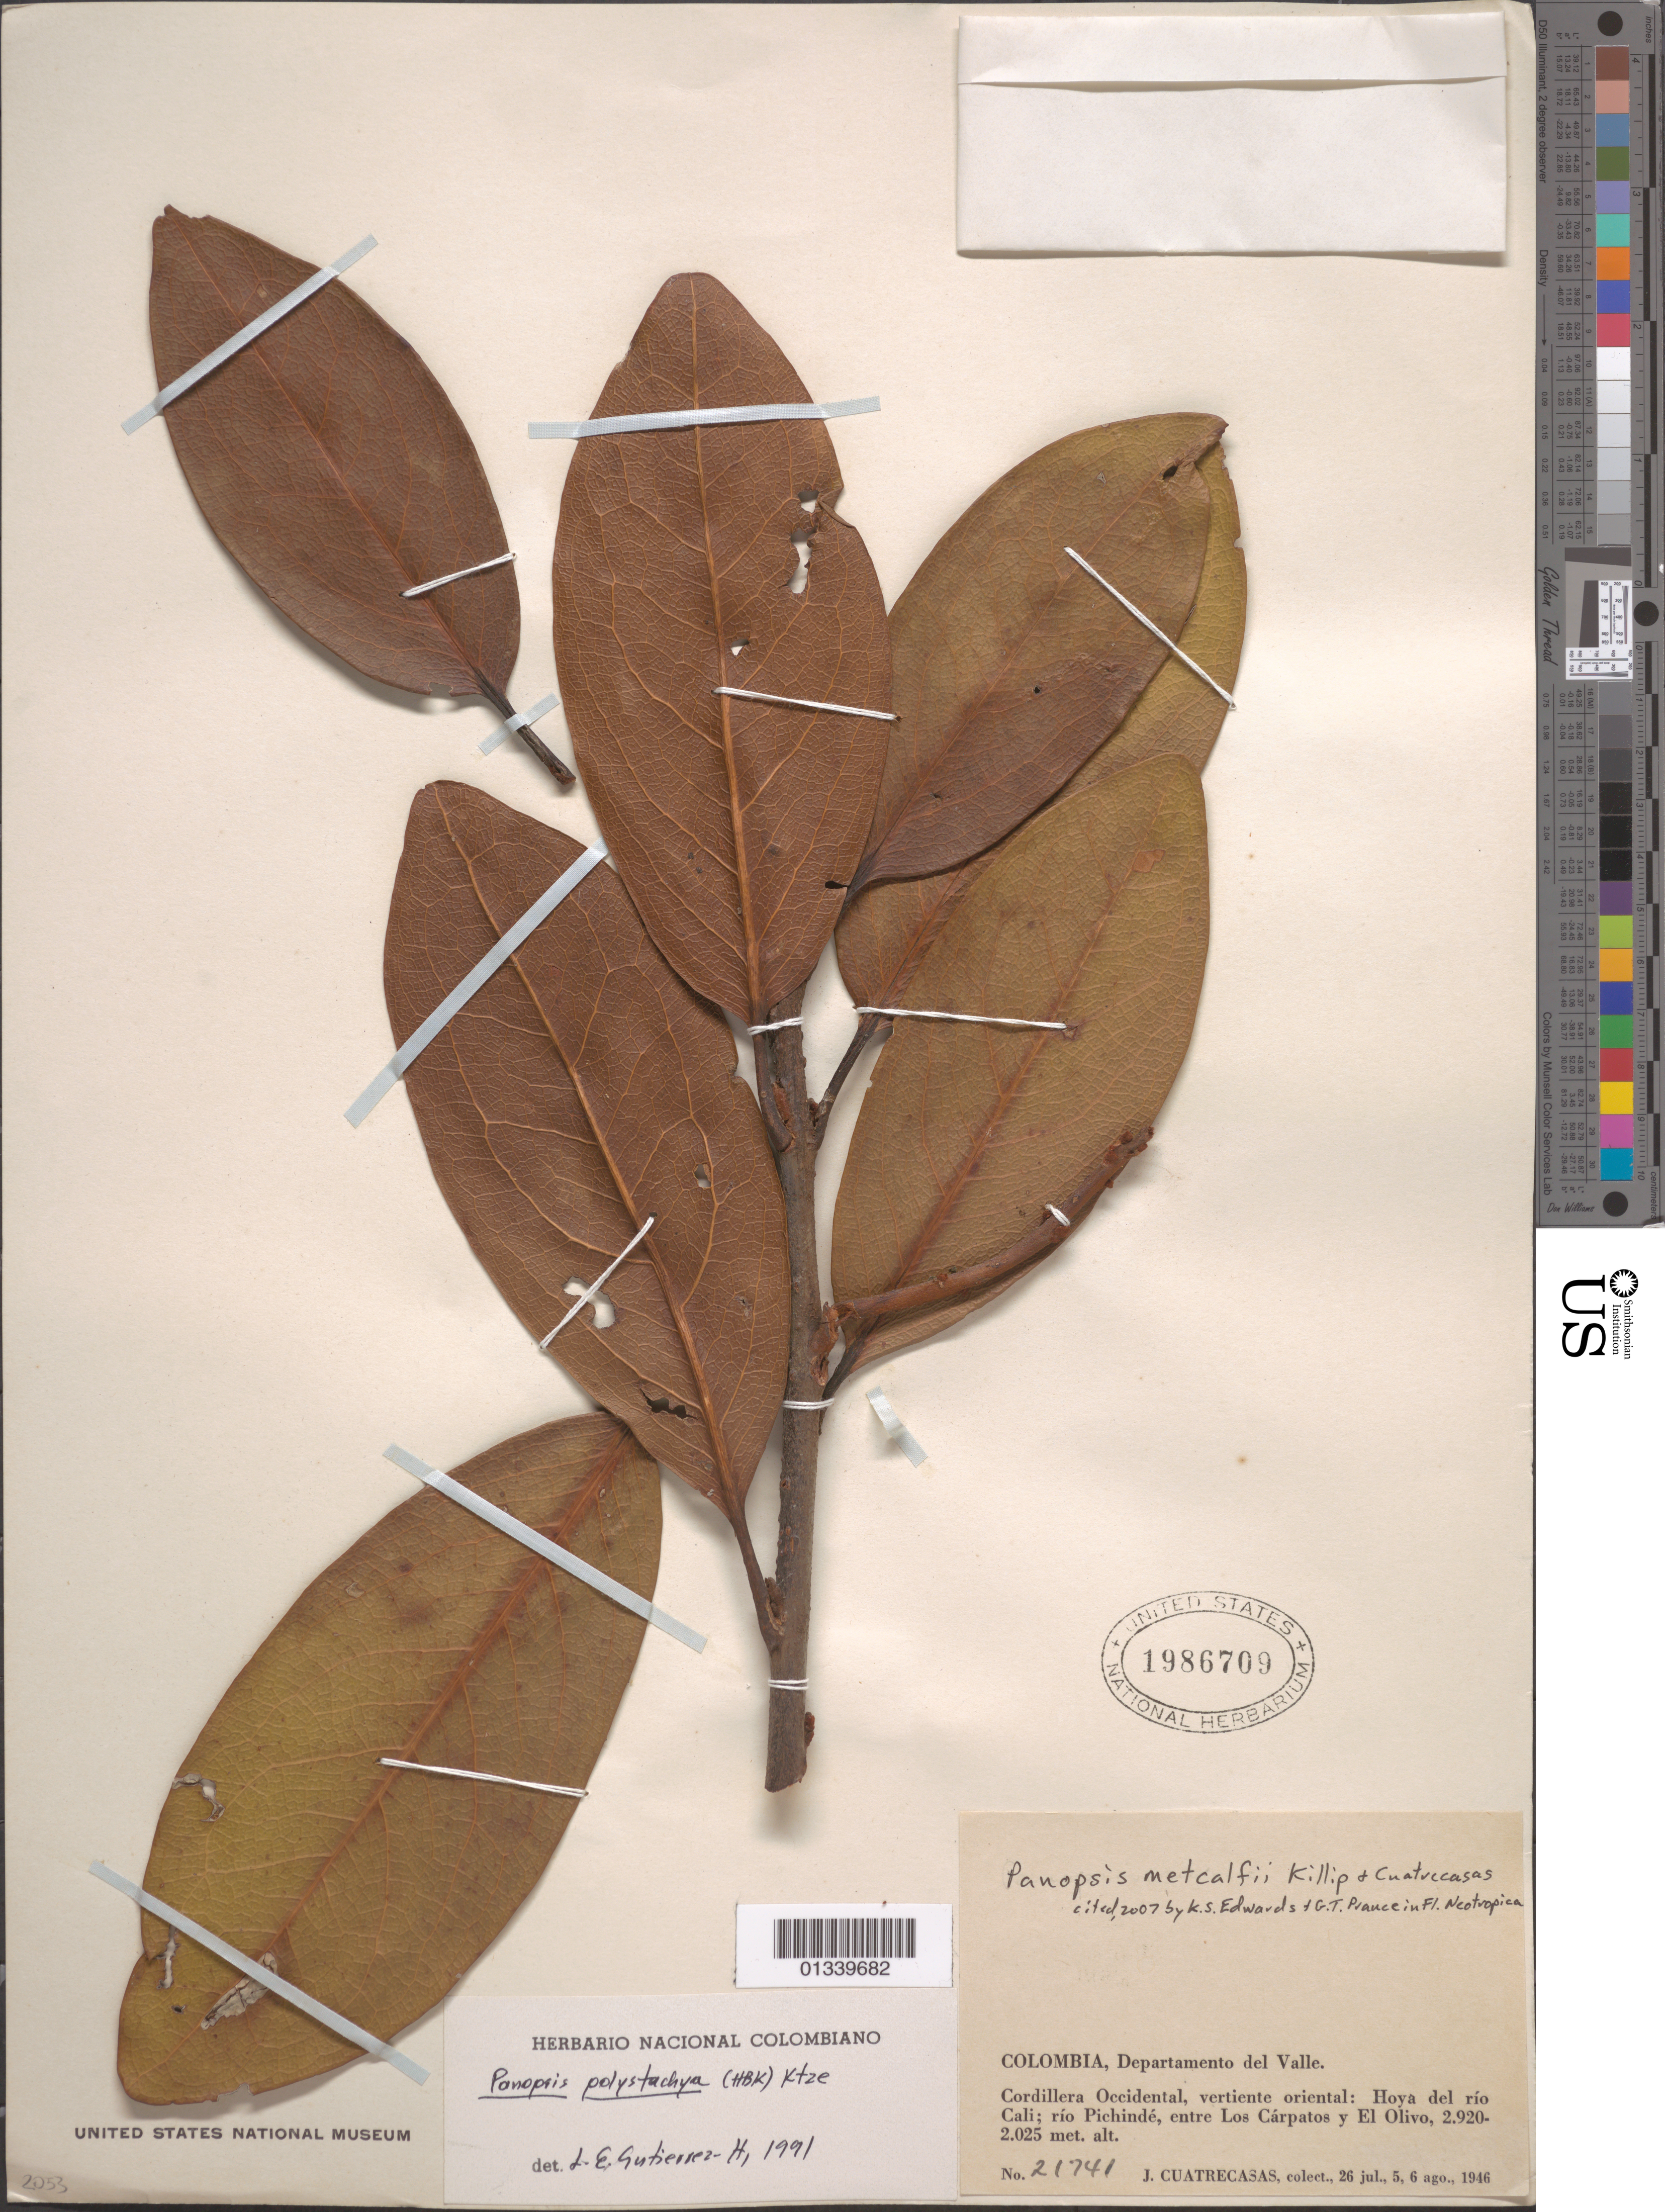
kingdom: Plantae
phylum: Tracheophyta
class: Magnoliopsida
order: Proteales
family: Proteaceae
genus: Panopsis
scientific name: Panopsis polystachya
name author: (Kunth) Kuntze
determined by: Gutierrez-H., L. E.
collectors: J. Cuatrecasas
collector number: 21741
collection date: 1946-07-26/1946-08-07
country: Colombia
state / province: Cundinamarca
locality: Cordillera Occidental, vertiente oriental. Hoya del rio Cali; rio Pichinde, entre Los Carpatos y El Olive.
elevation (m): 2.025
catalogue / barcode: US 1986769